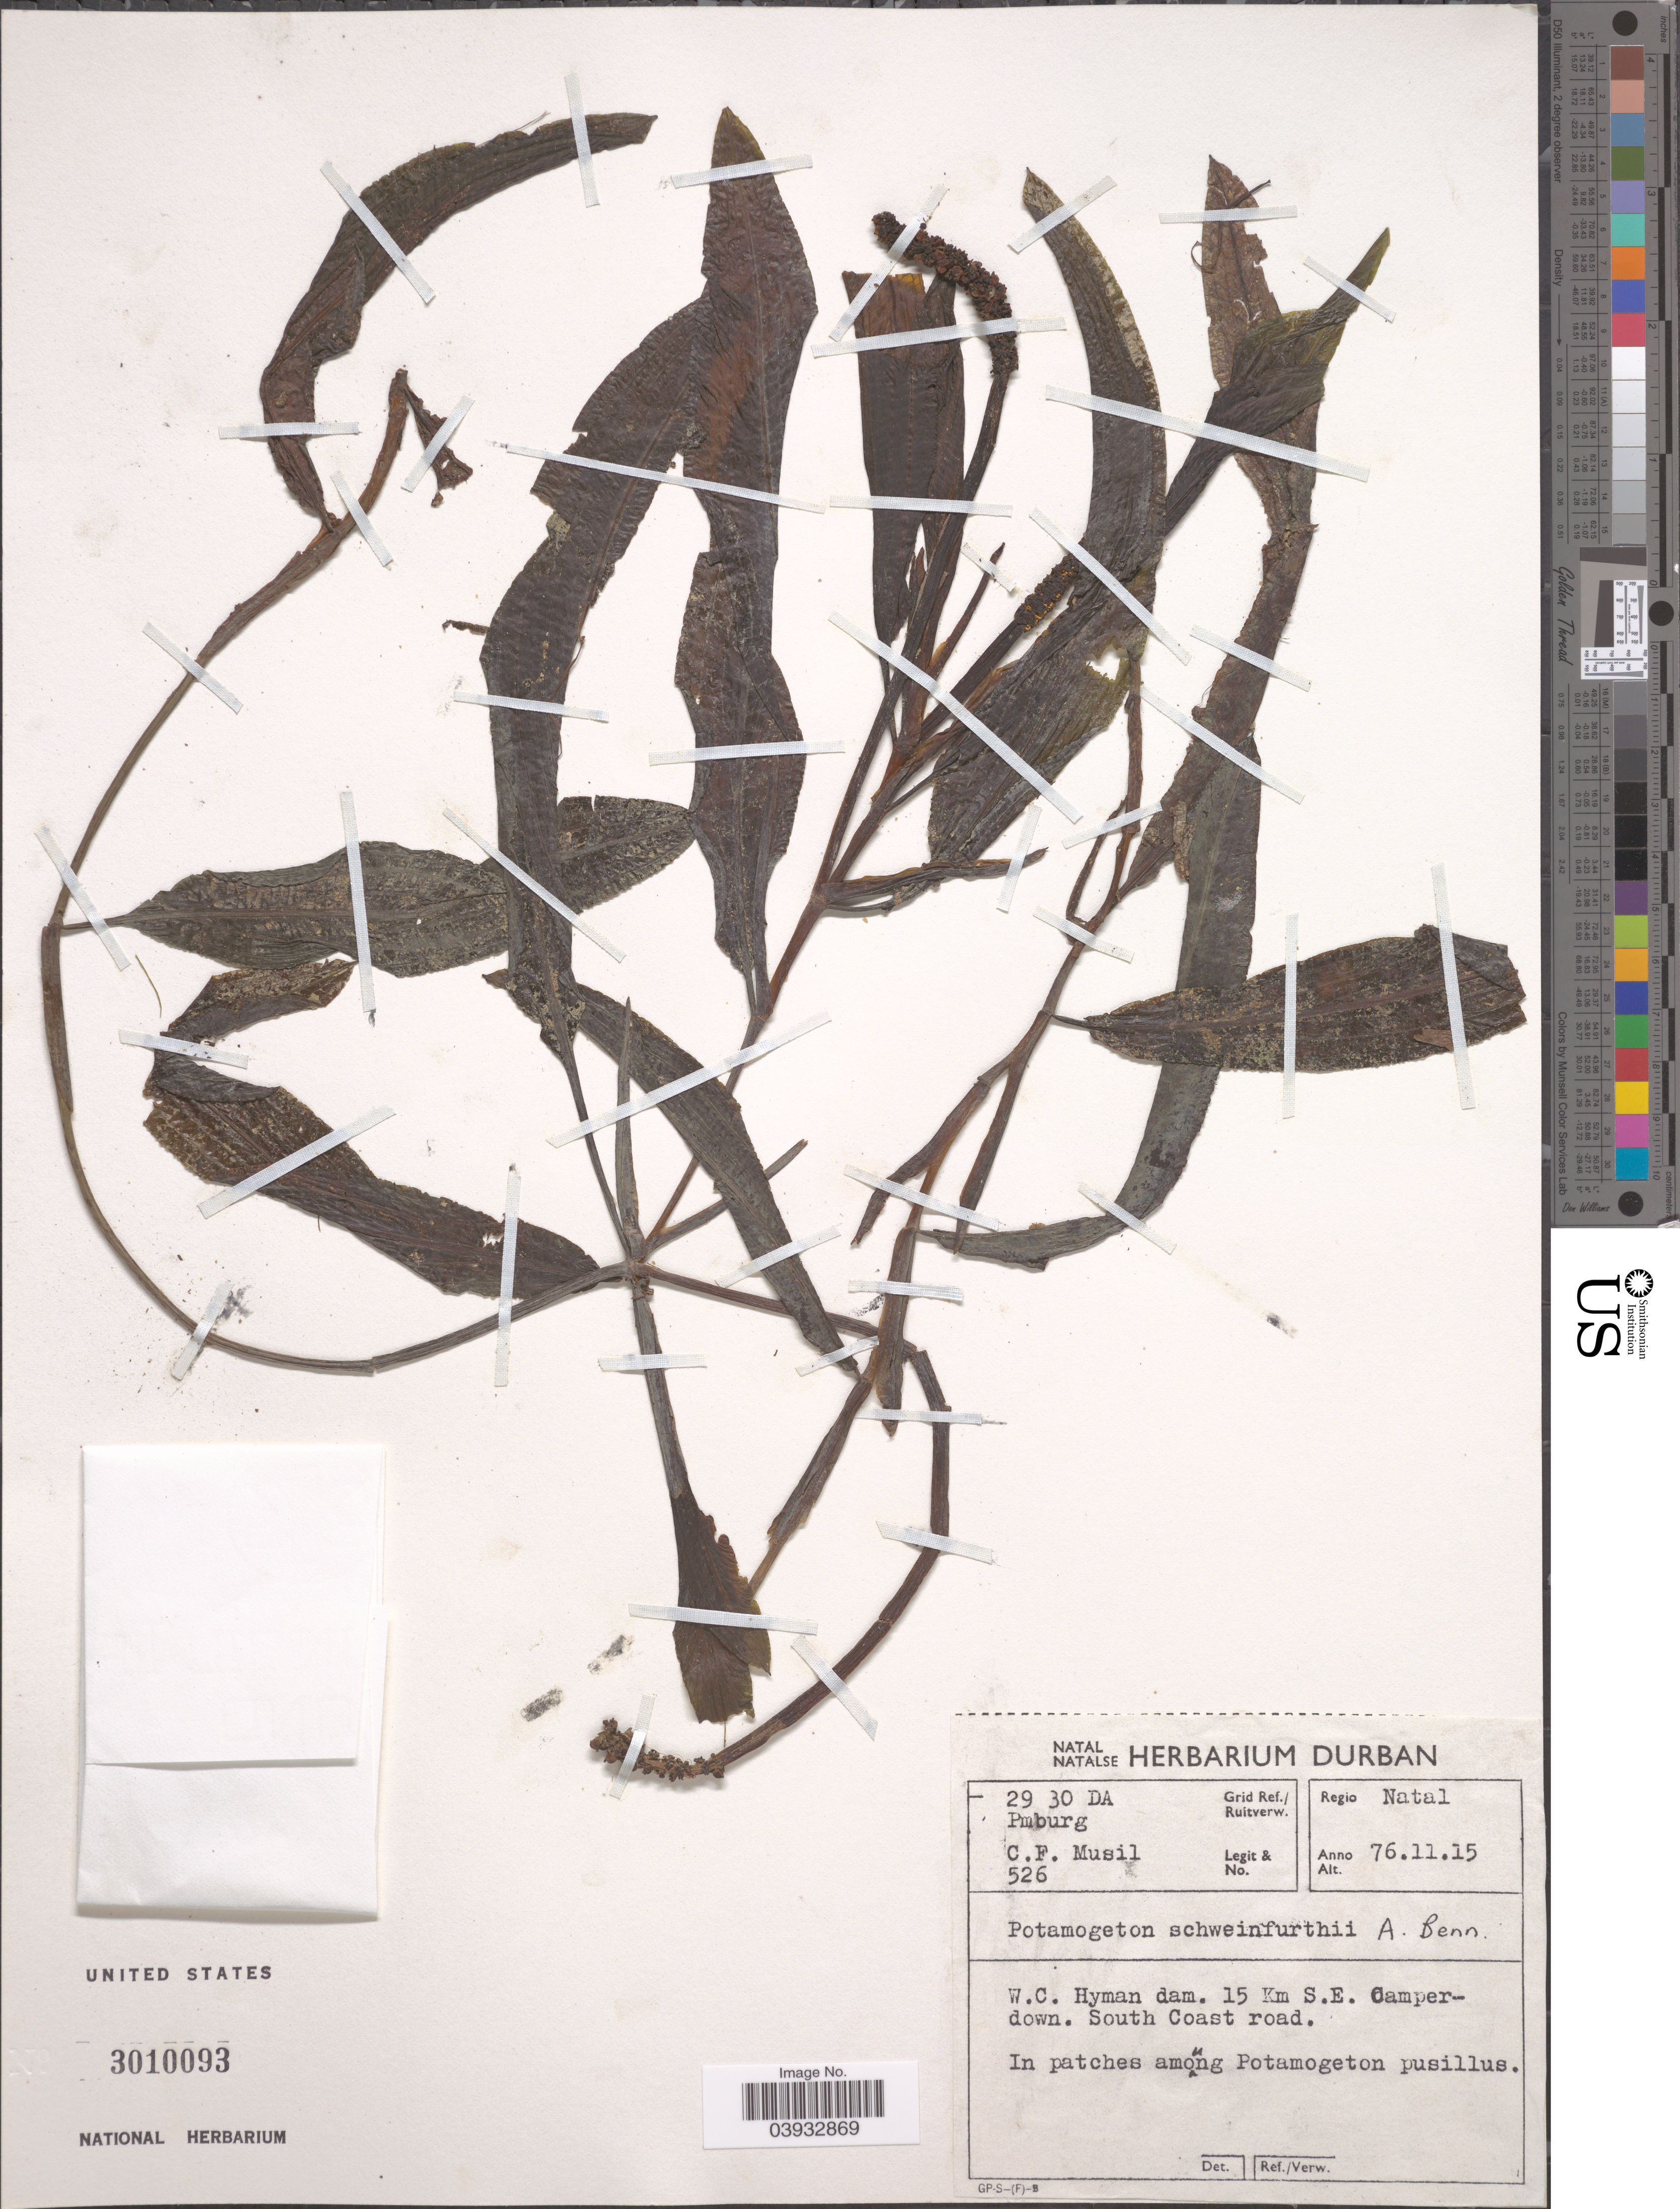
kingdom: Plantae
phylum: Tracheophyta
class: Liliopsida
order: Alismatales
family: Potamogetonaceae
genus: Potamogeton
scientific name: Potamogeton schweinfurthii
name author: A. Benn.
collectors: C. Musil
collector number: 526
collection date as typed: Transcribed d/m/y: 15/11/76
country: South Africa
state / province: KwaZulu-Natal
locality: Grid Ref./ Ruitverw. 29 30 DA Pmburg. Regio Natal. W.C. Hyman dam. 15 Km S.E. Camper-down. South Coast road.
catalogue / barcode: US 3010093